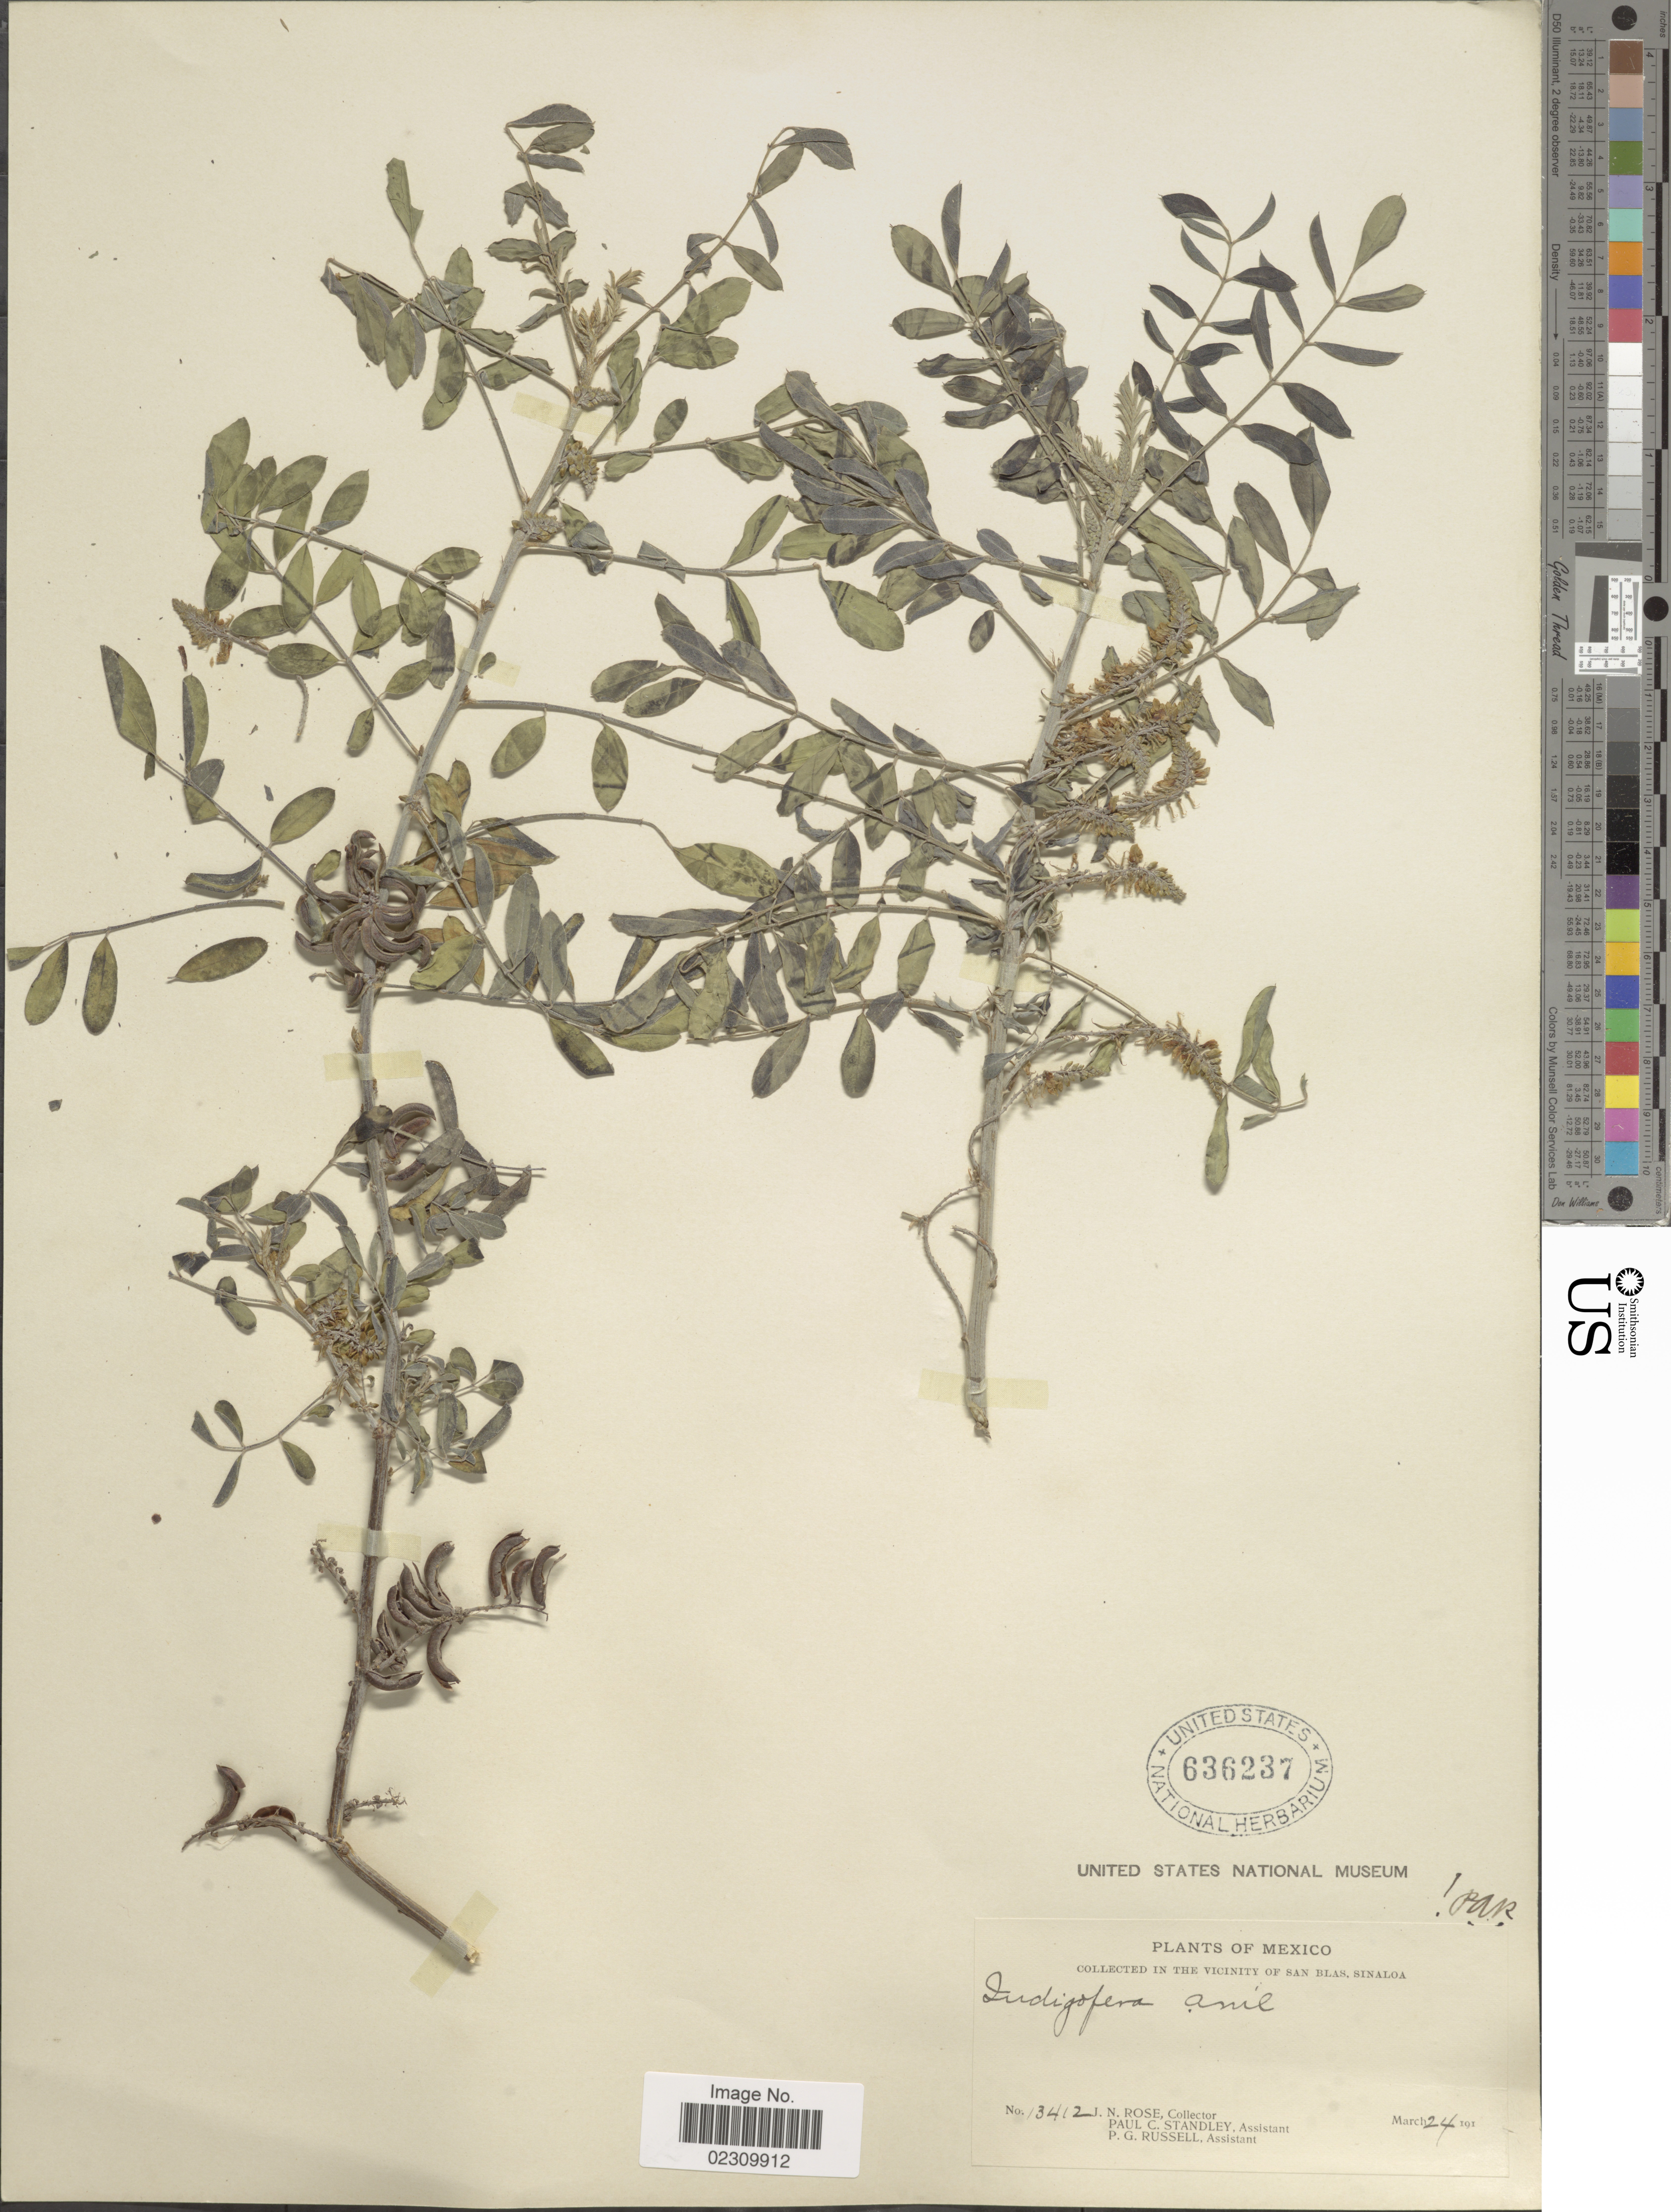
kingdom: Plantae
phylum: Tracheophyta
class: Magnoliopsida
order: Fabales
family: Fabaceae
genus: Indigofera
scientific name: Indigofera suffruticosa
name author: Mill.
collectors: J. N. Rose, P. C. Standley & P. G. Russell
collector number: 13412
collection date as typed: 191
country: Mexico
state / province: Sinaloa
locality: Vicinity of San Blas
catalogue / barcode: US 636237